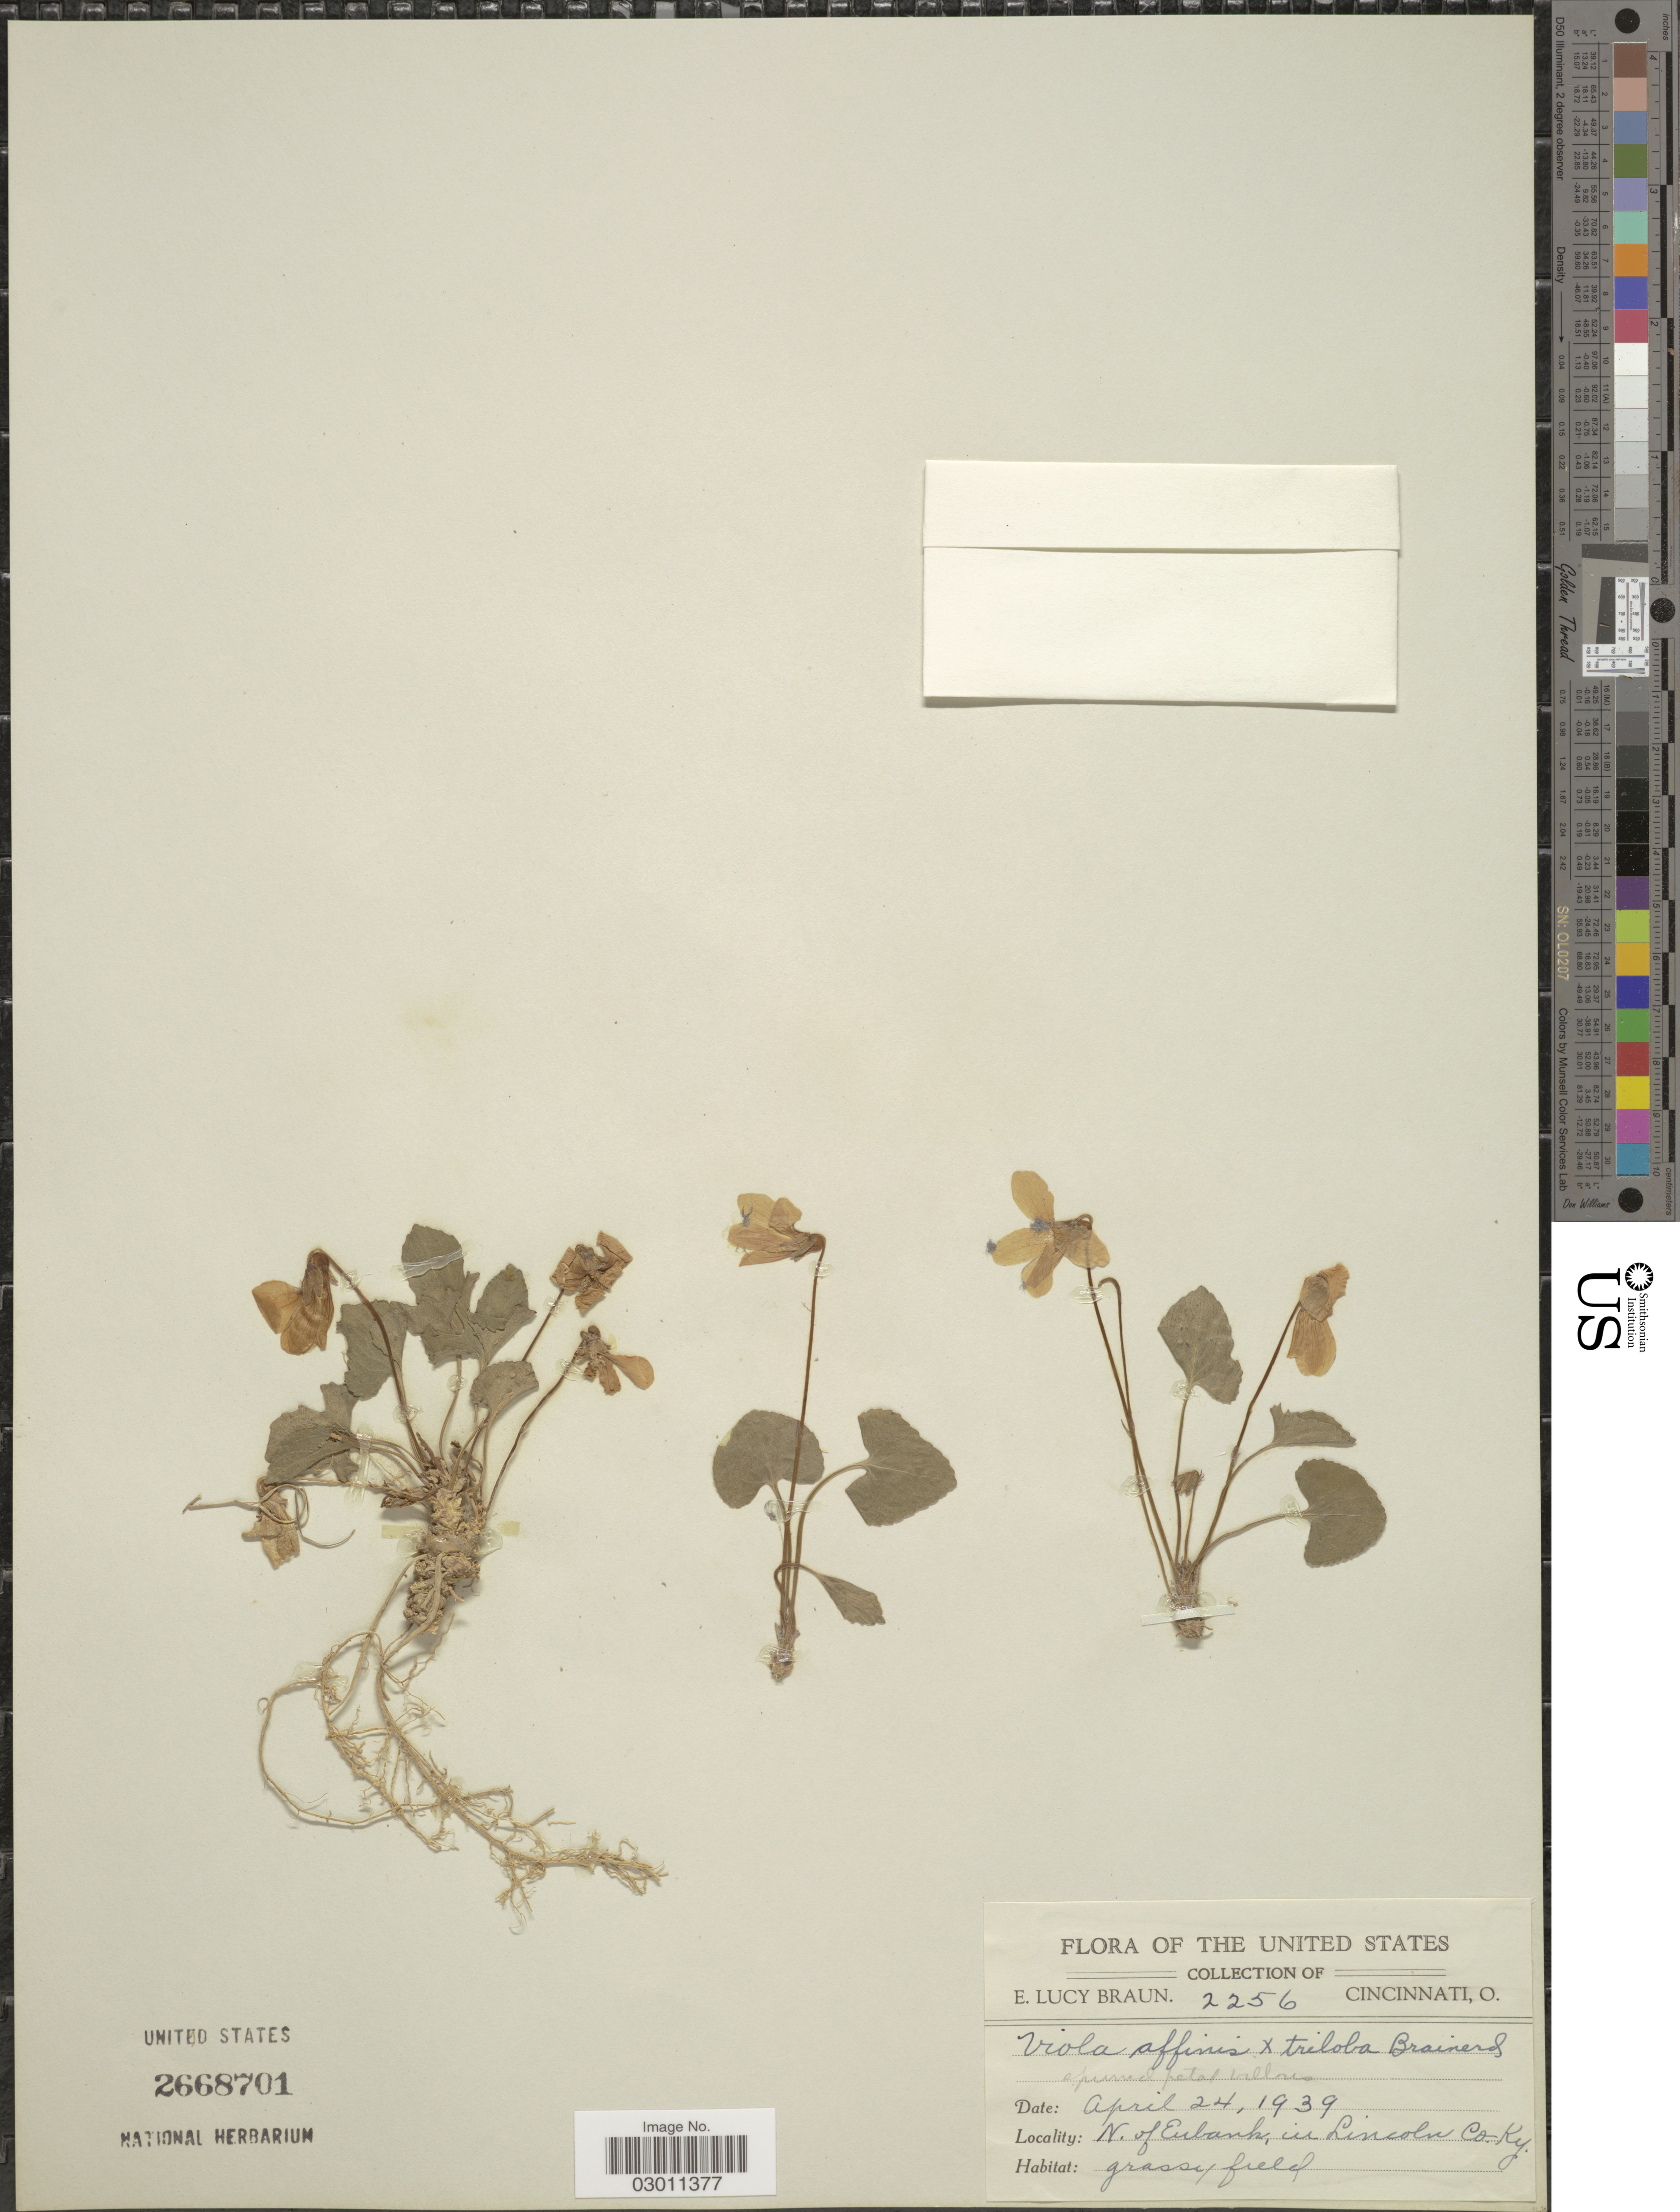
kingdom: Plantae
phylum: Tracheophyta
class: Magnoliopsida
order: Malpighiales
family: Violaceae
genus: Viola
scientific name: Viola affinis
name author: LeConte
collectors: E. L. Braun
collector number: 2256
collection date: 1939-04-24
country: United States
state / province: Kentucky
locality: N. of Eubank, in Lincoln Co., Ky.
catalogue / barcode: US 2668701